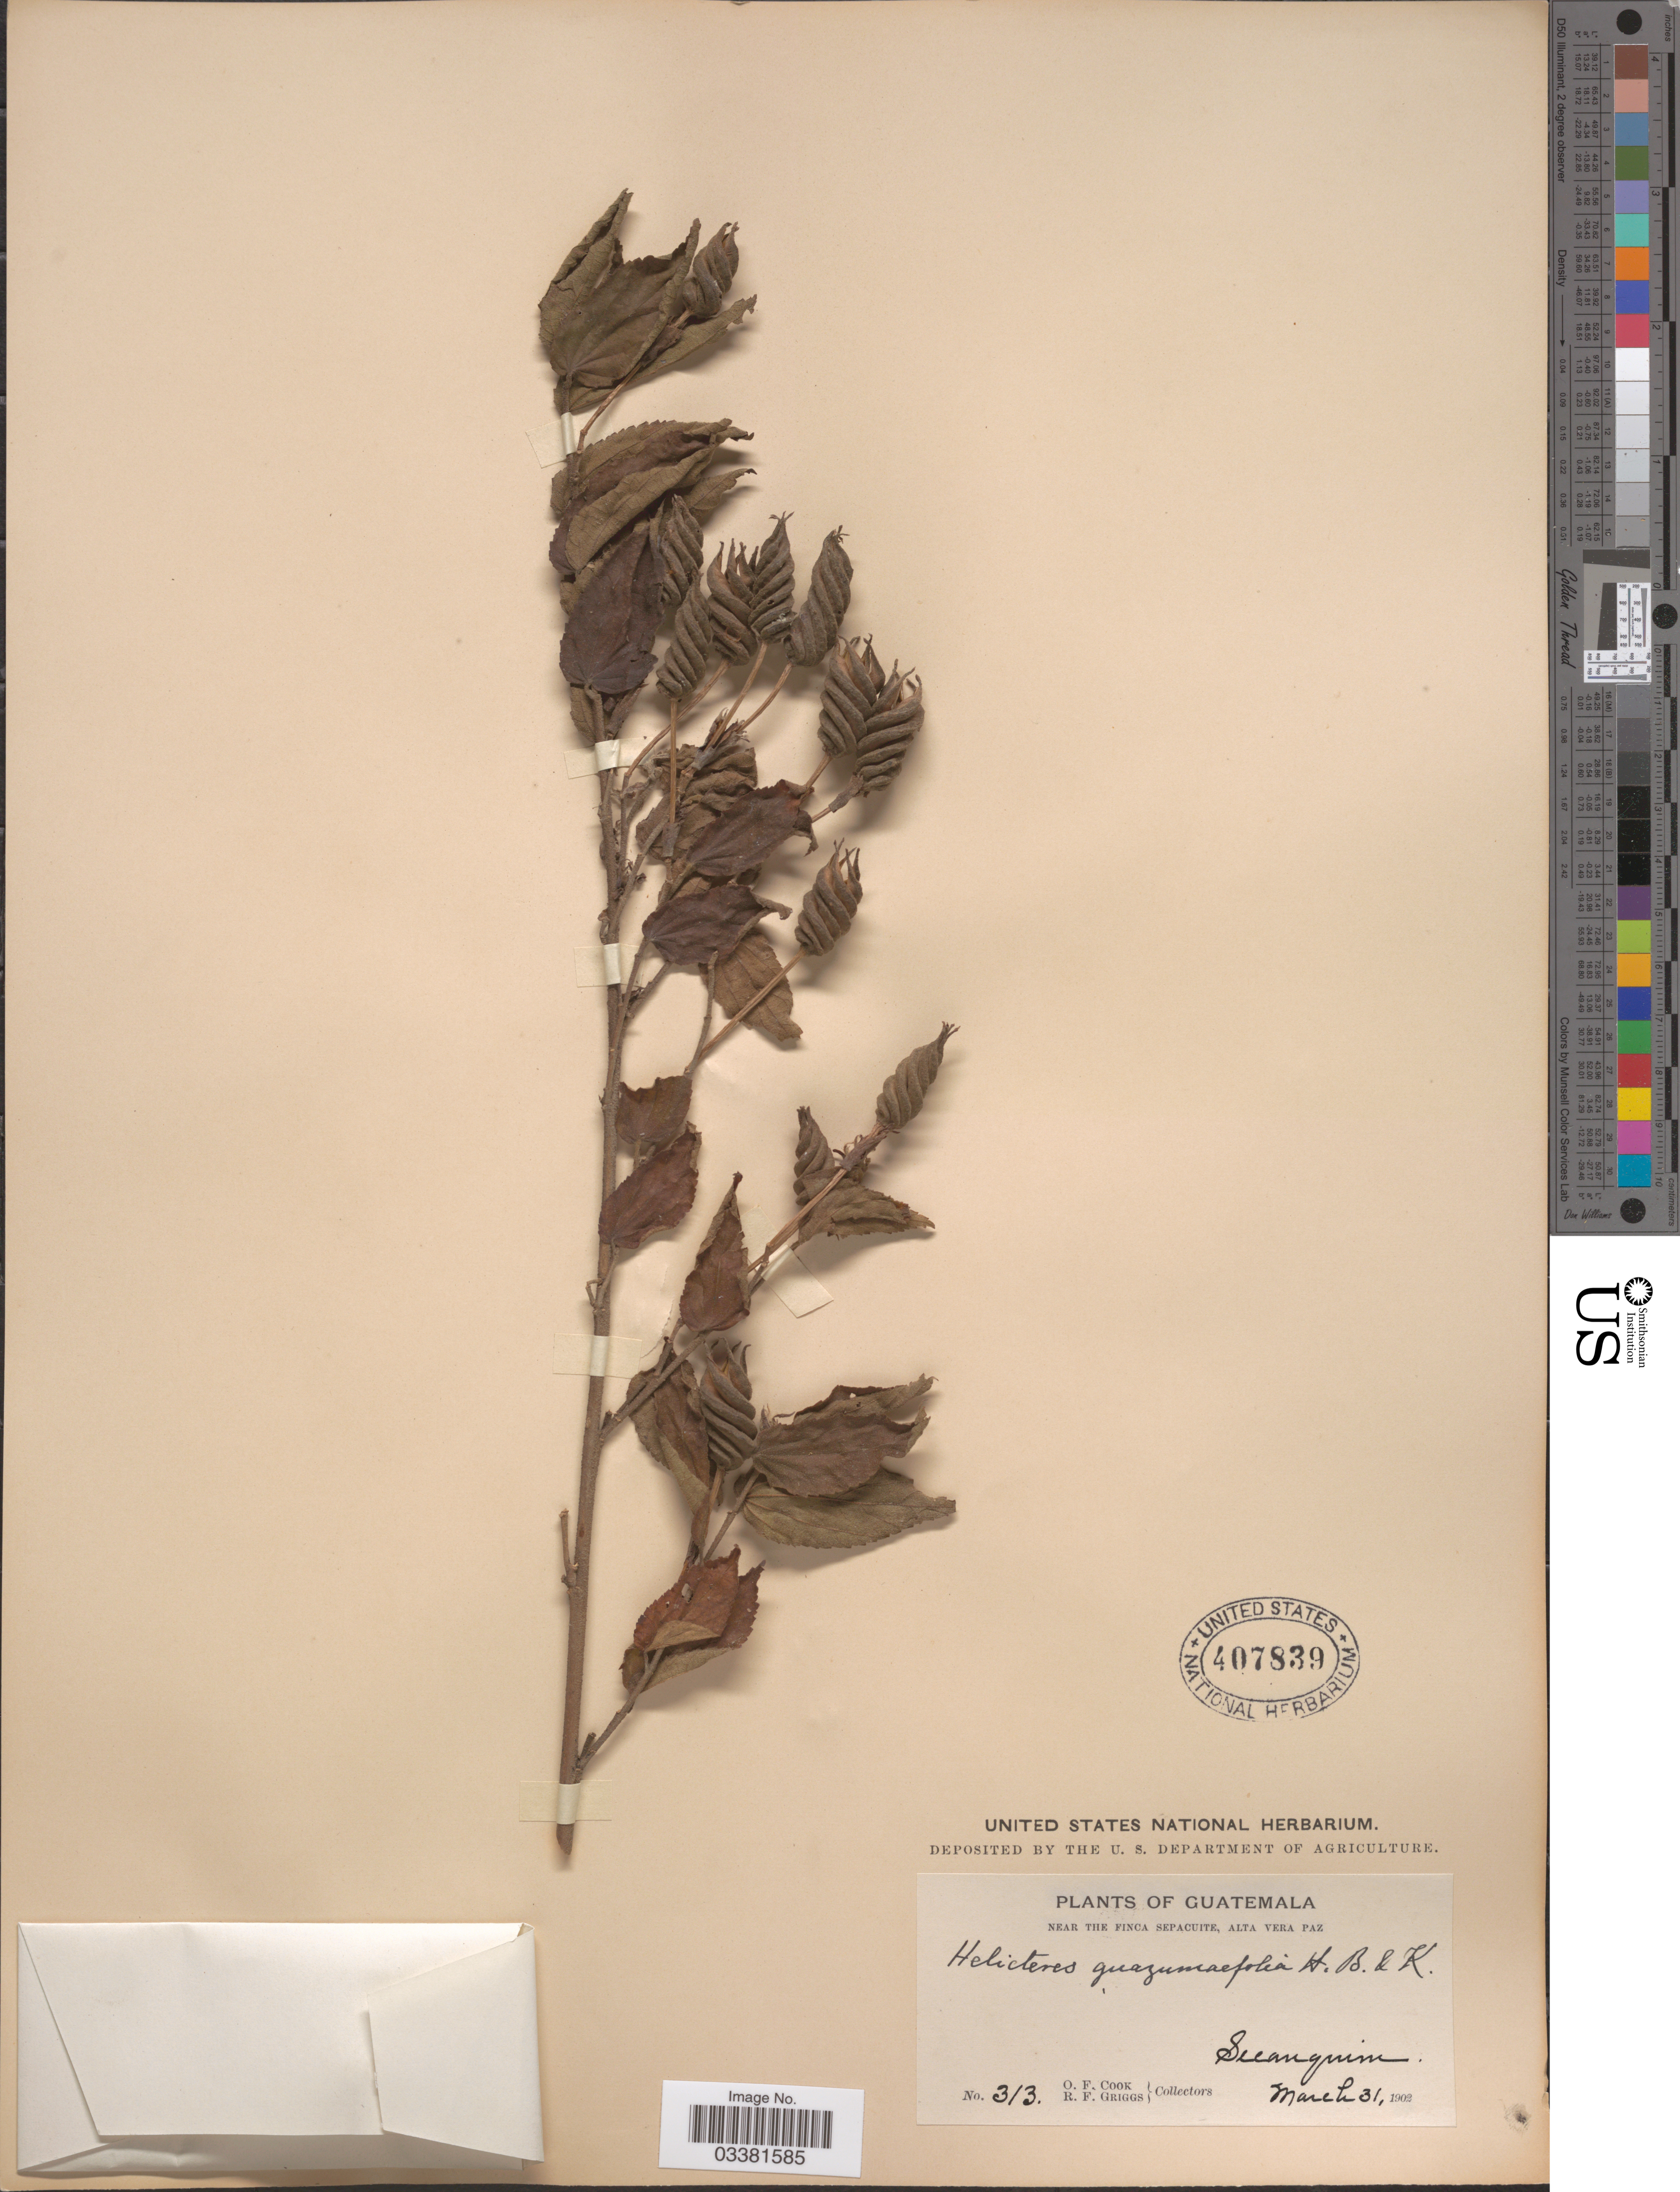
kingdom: Plantae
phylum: Tracheophyta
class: Magnoliopsida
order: Malvales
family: Malvaceae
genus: Helicteres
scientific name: Helicteres guazumifolia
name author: Kunth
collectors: O. F. Cook & R. F. Griggs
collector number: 313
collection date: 1902-03-31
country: Guatemala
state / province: Alta Verapaz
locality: Near the Finca Sepacuite, Alta Vera Paz. Secanquim.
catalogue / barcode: US 407839